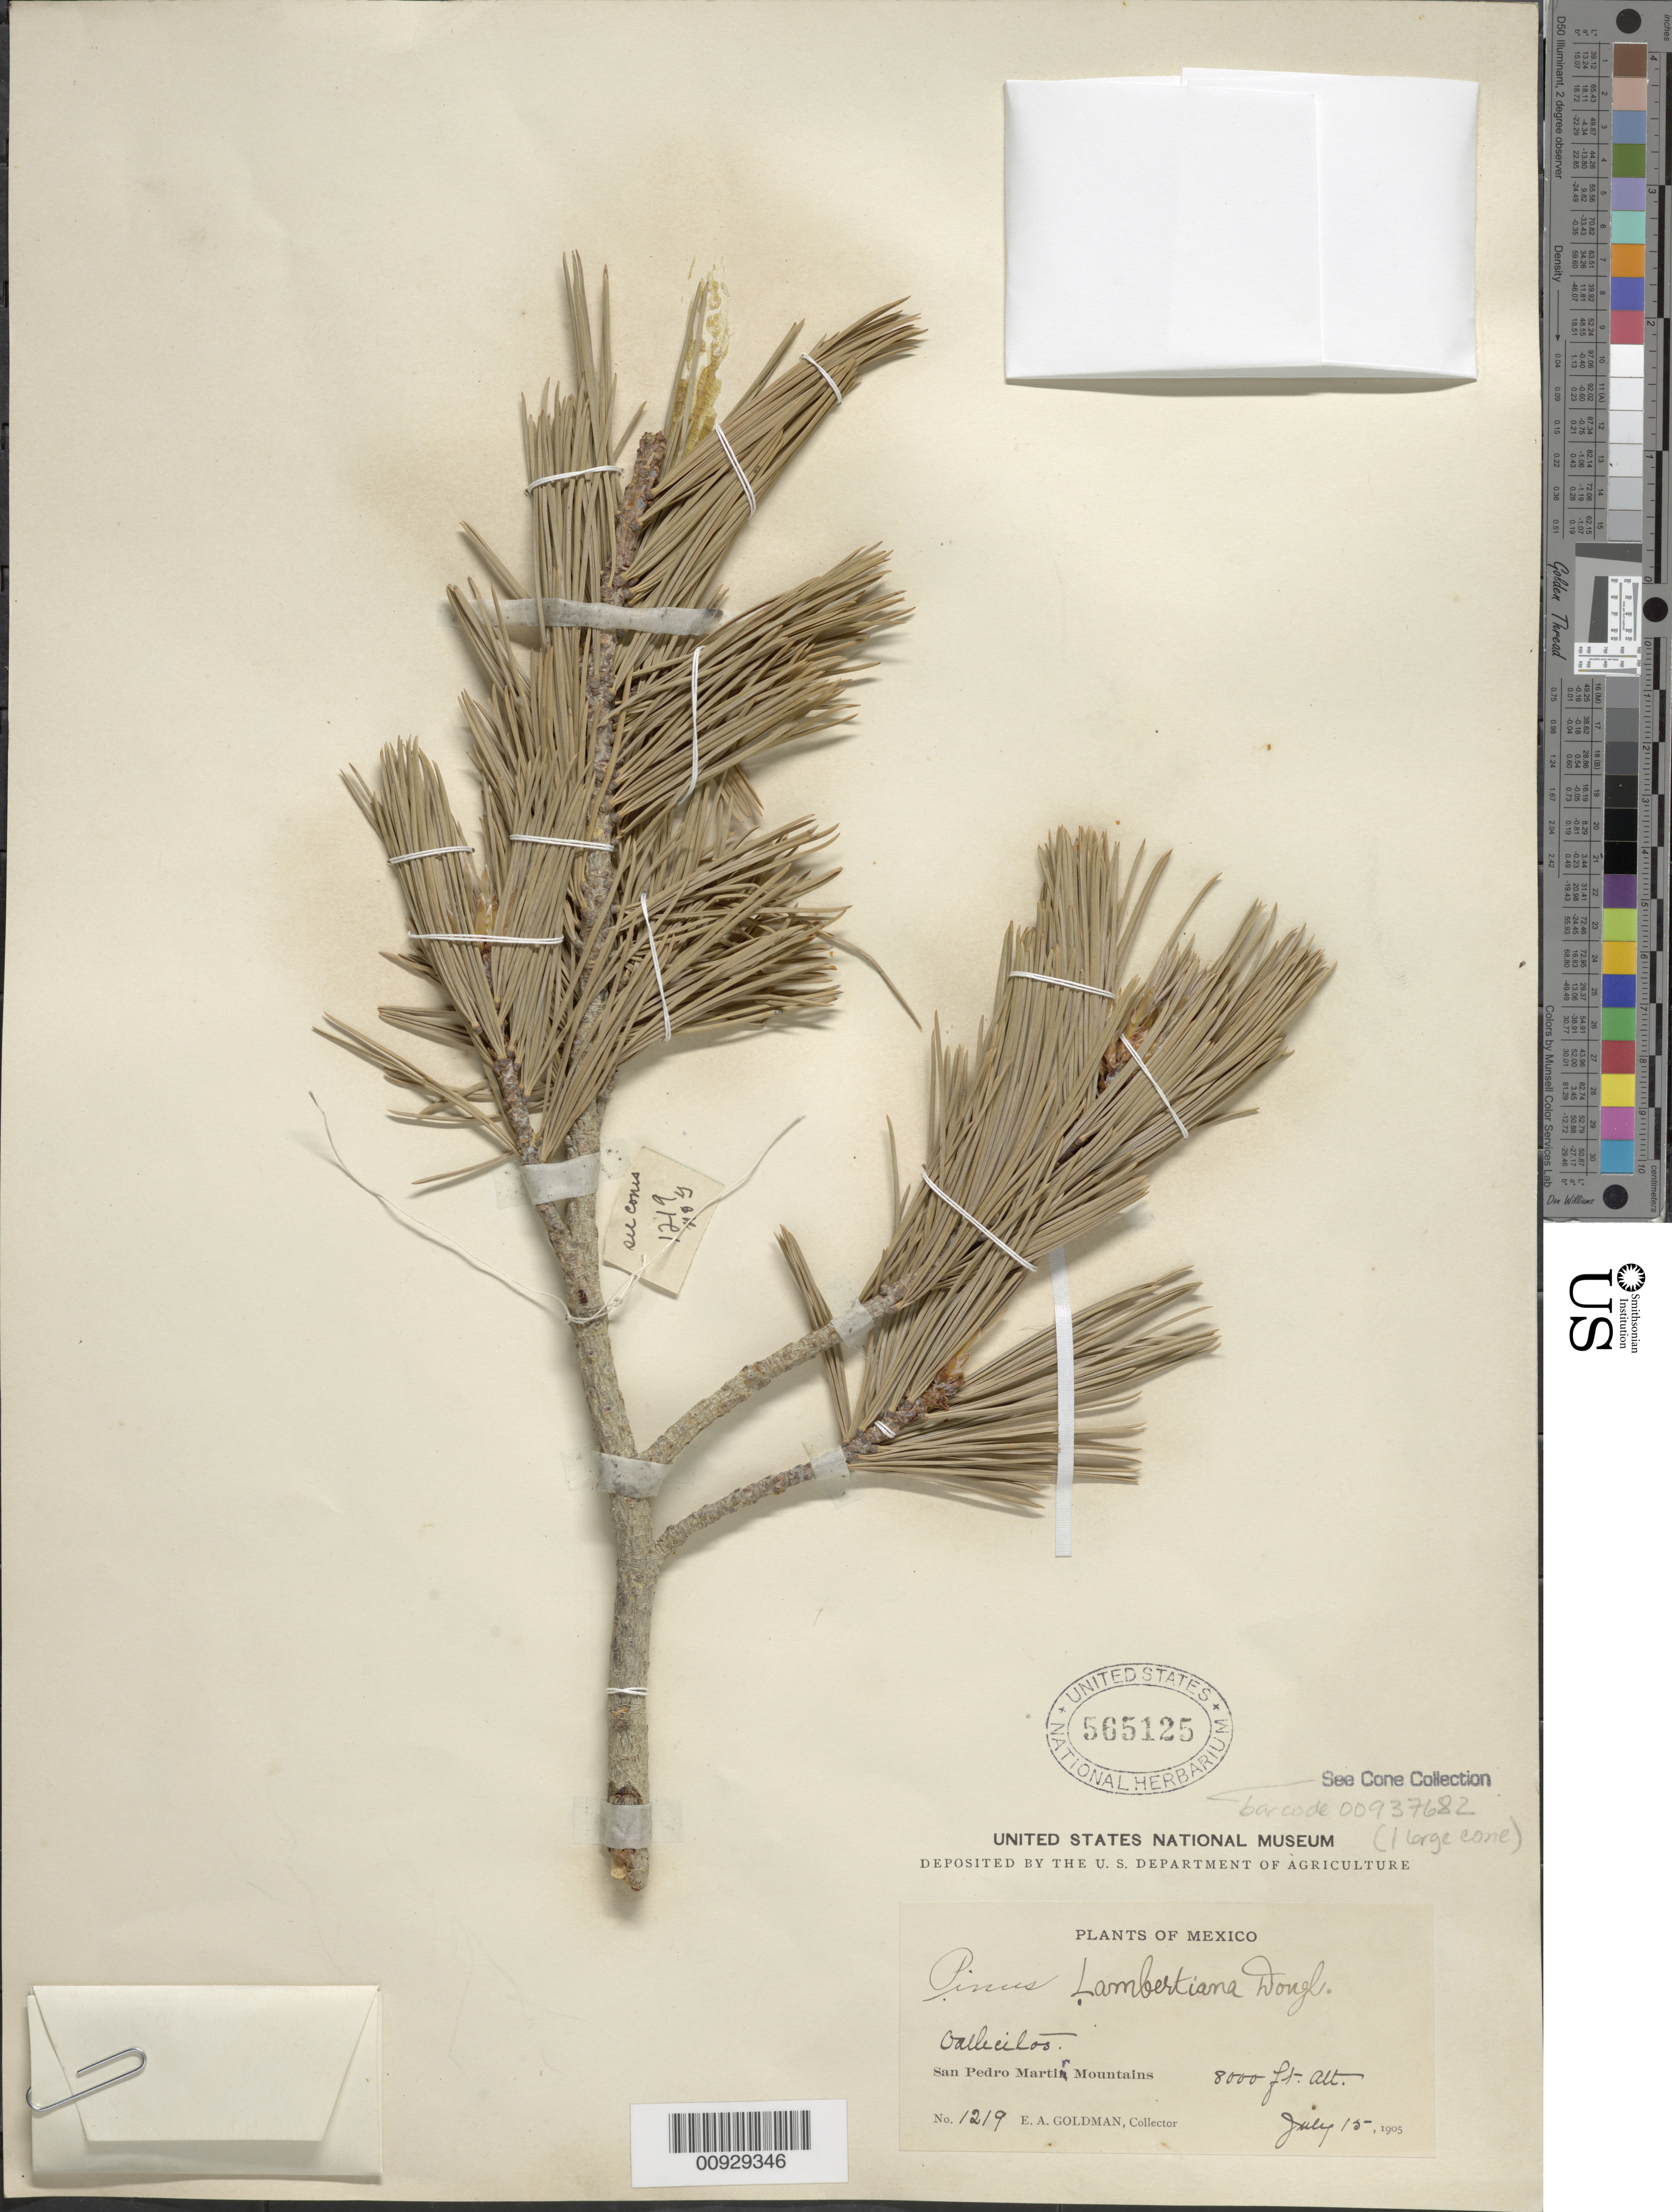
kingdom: Plantae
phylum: Tracheophyta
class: Pinopsida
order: Pinales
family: Pinaceae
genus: Pinus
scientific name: Pinus lambertiana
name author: Douglas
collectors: E. A. Goldman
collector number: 1219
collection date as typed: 15 Jul 1905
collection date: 1905-07-15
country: Mexico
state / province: Baja California Norte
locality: Vallecitos. San Pedro Mártir Mountains.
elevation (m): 2438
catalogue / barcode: US 565125